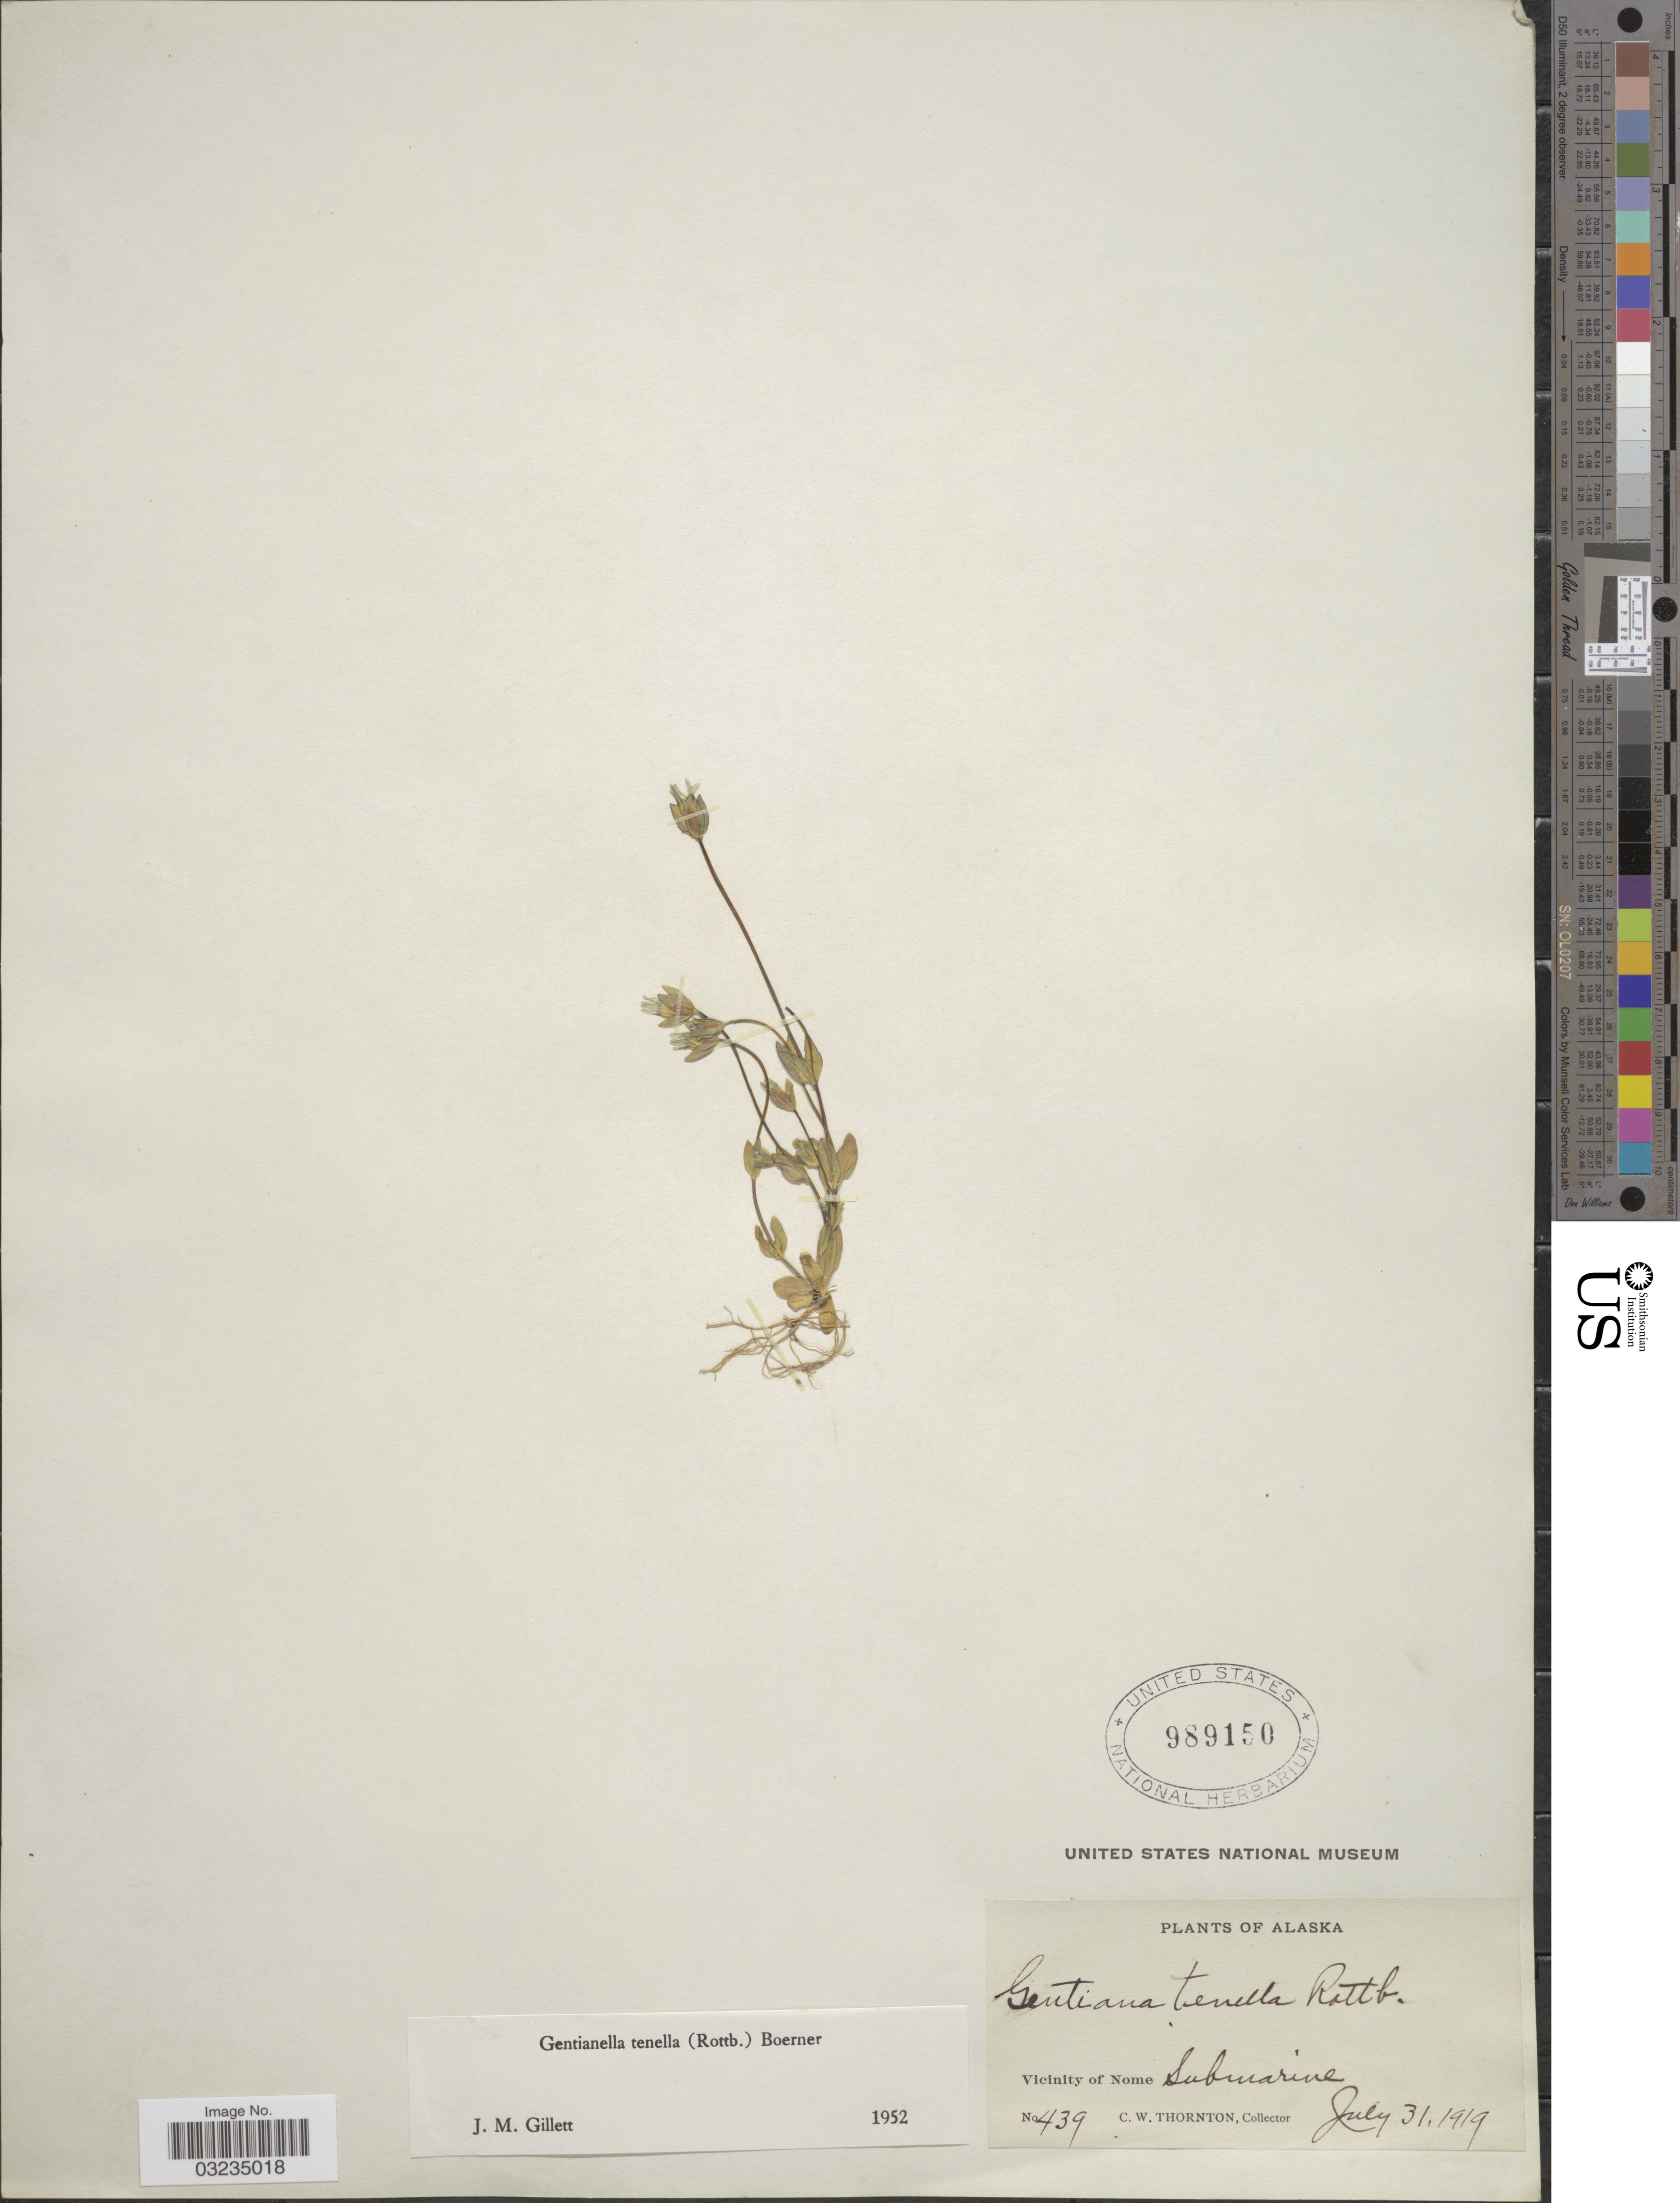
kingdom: Plantae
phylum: Tracheophyta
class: Magnoliopsida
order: Gentianales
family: Gentianaceae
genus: Gentiana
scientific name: Gentiana tenella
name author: Rottb.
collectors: C. Thornton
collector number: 439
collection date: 1919-07-31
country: United States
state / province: Alaska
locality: Vicinity of Nome, Submarine.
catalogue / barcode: US 989150